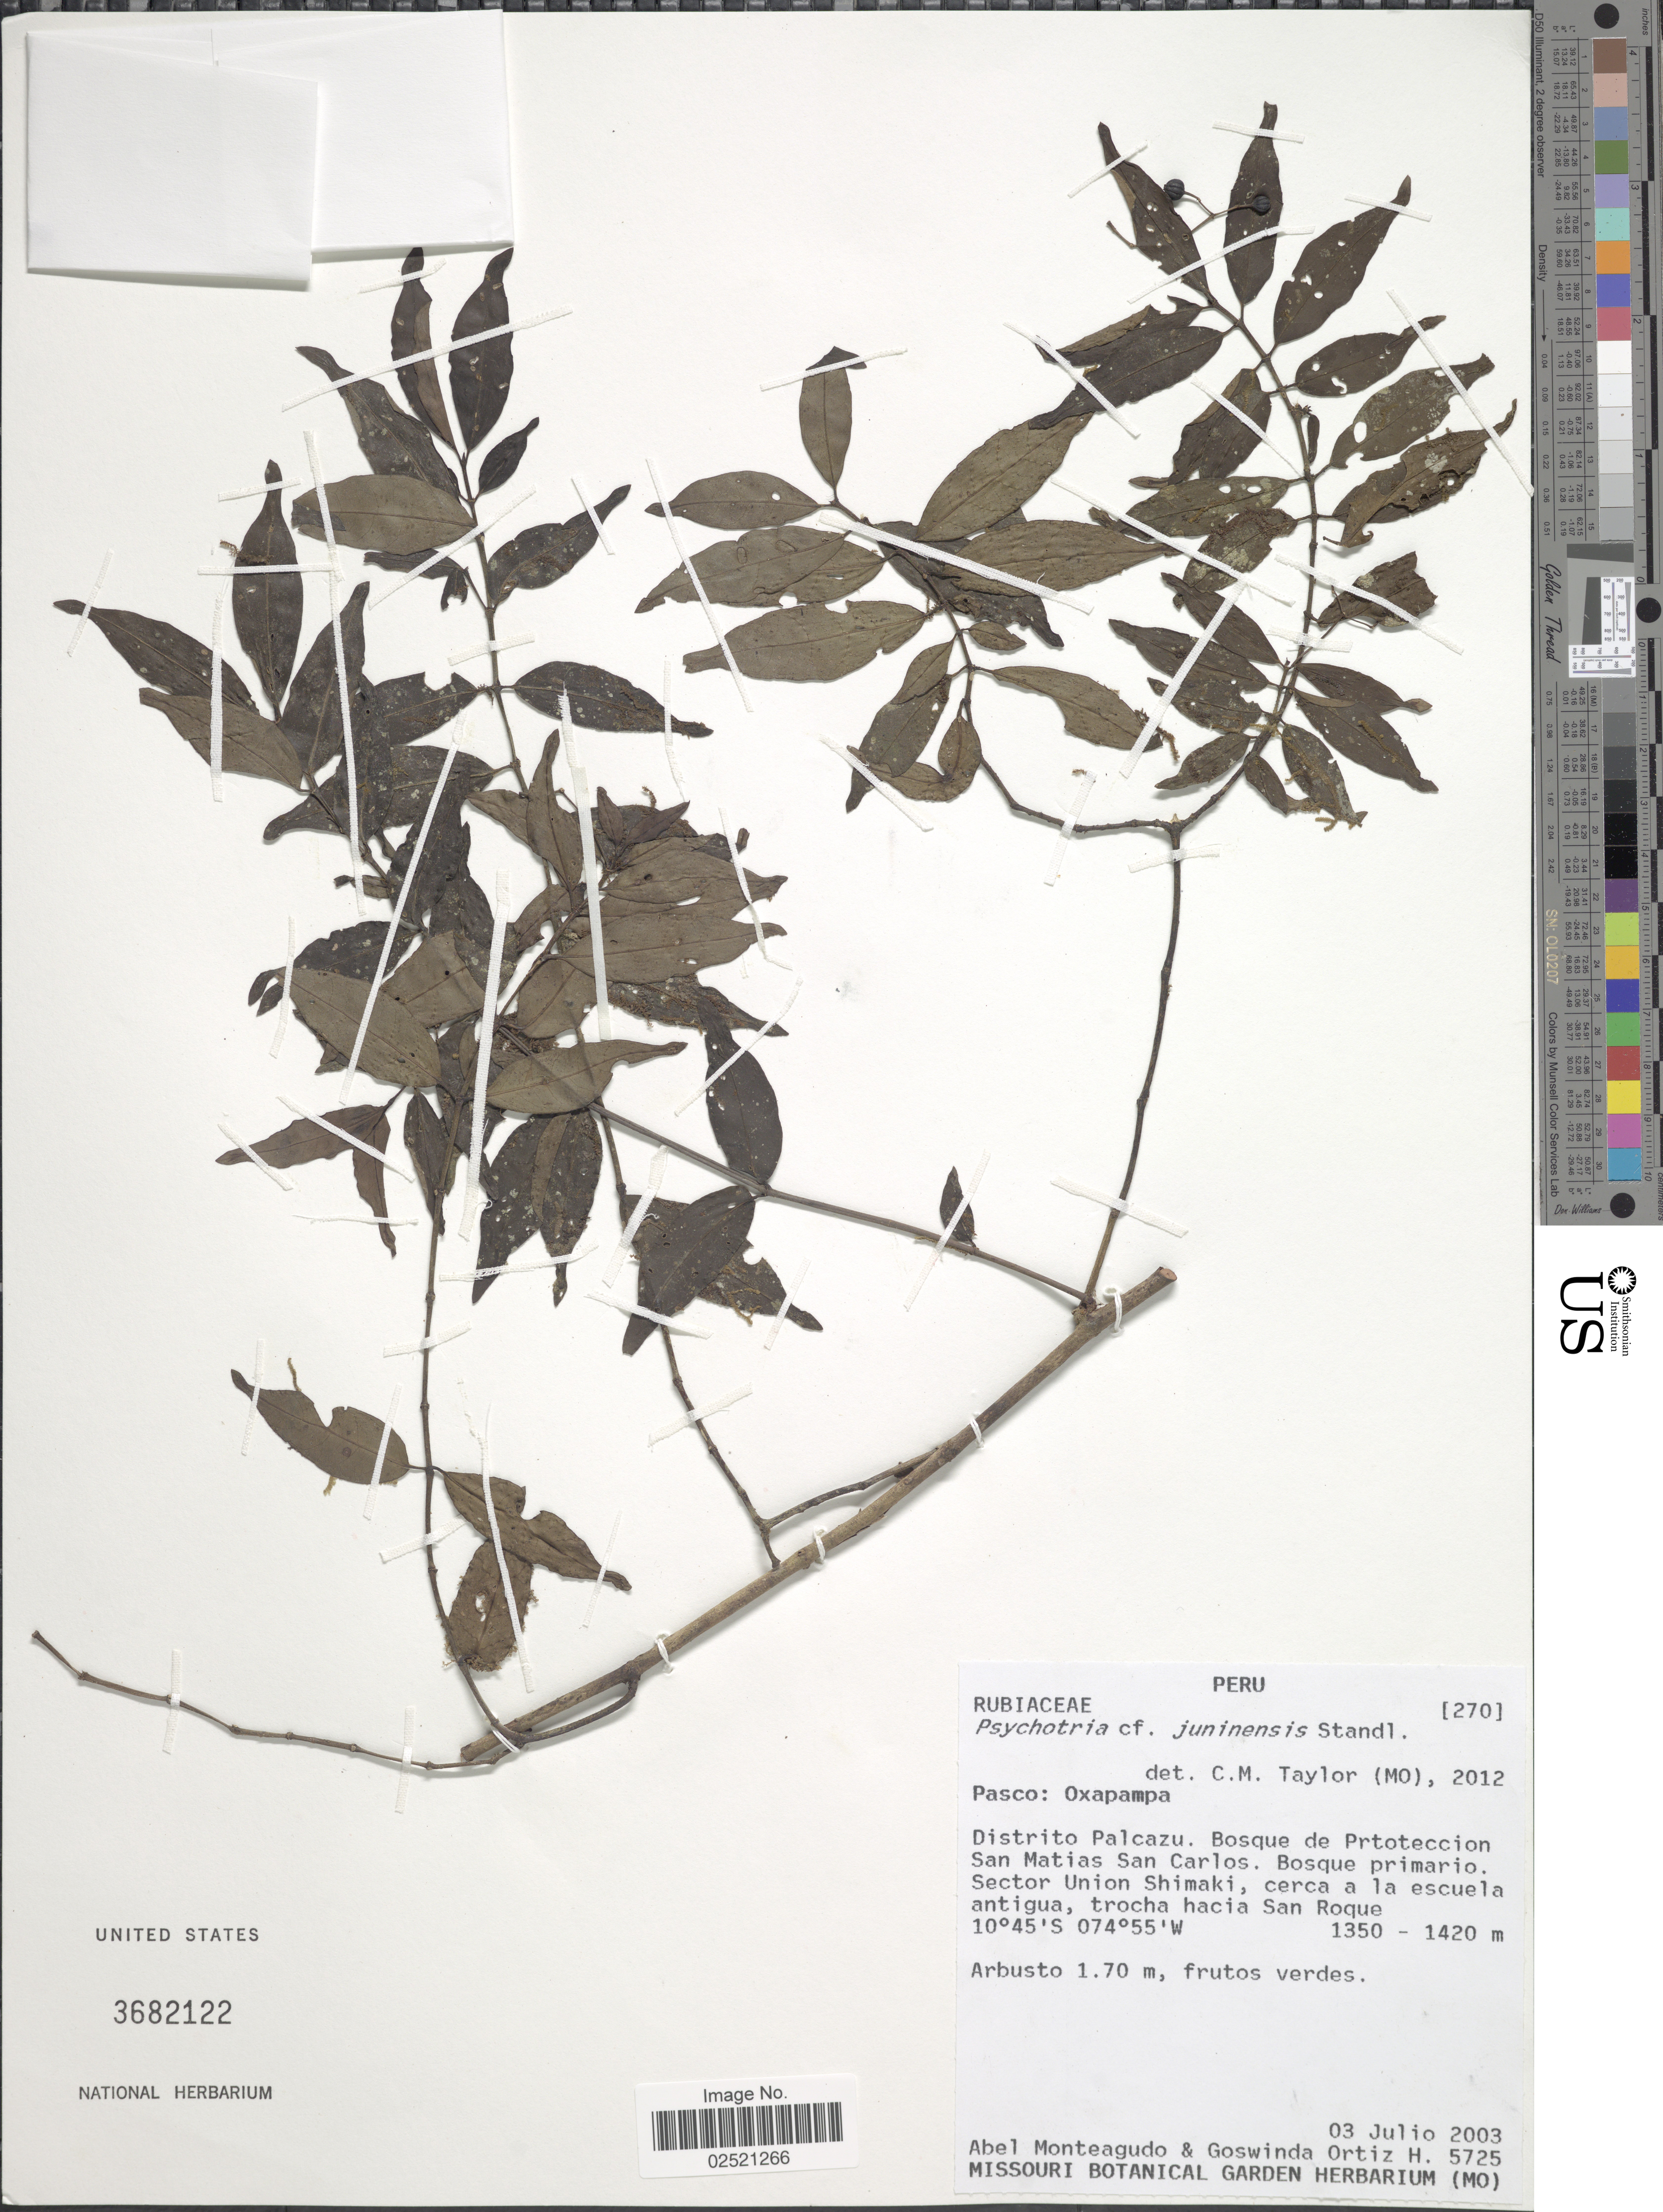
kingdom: Plantae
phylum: Tracheophyta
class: Magnoliopsida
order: Gentianales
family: Rubiaceae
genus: Psychotria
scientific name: Psychotria juninensis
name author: Standl.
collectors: A. Monteagudo & G. Ortiz H.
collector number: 5725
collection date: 2003-07-03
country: Peru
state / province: Pasco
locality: Oxapampa, Distrito Palcazu, Bosque de Prtoteccion San Matias San Carlos, Sector Union Shimaki, cerca a la escuela antigua, trocha hacia San Roque.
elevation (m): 1350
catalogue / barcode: US 3682122